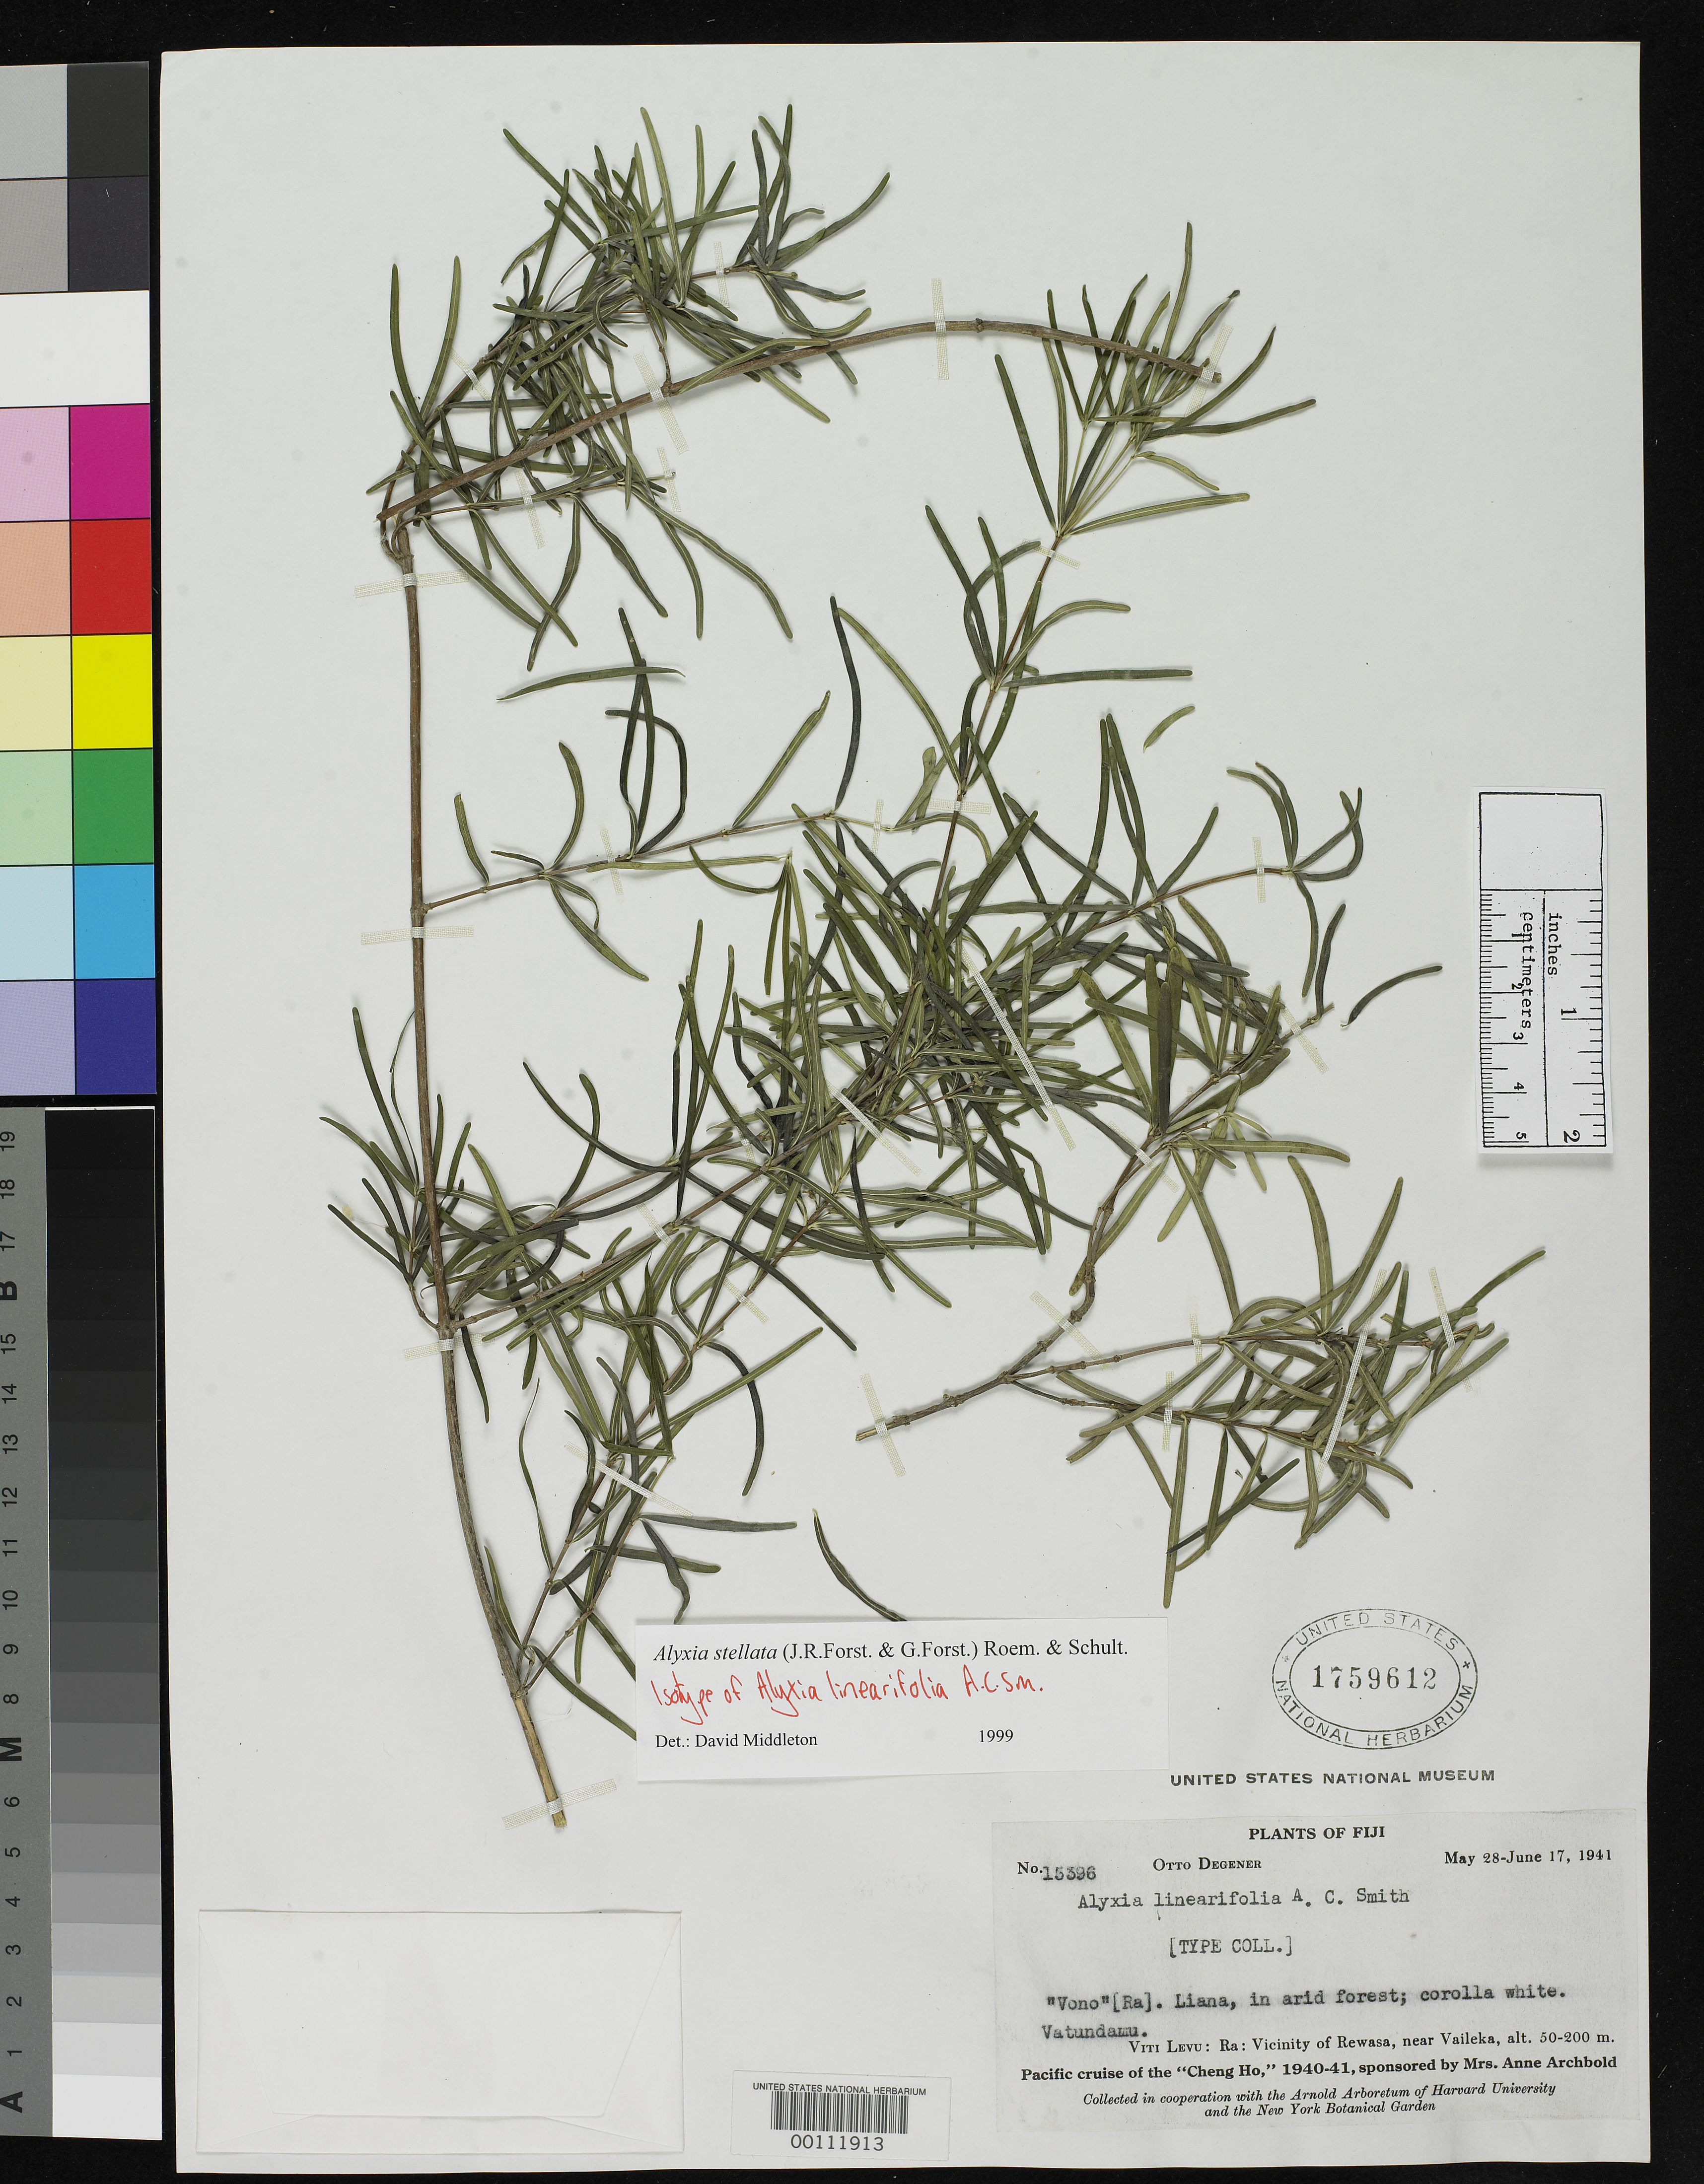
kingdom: Plantae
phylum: Tracheophyta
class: Magnoliopsida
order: Gentianales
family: Apocynaceae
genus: Alyxia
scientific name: Alyxia linearifolia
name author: A.C. Sm.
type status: Isotype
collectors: O. Degener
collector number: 15396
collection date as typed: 28 May 1941 to 17 Jun 1941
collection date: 1941-05-28/1941-06-17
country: Fiji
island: Viti Levu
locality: Vicinity of Rewasa, near Valleka. Ra I. [?]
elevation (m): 50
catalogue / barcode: US 1759612